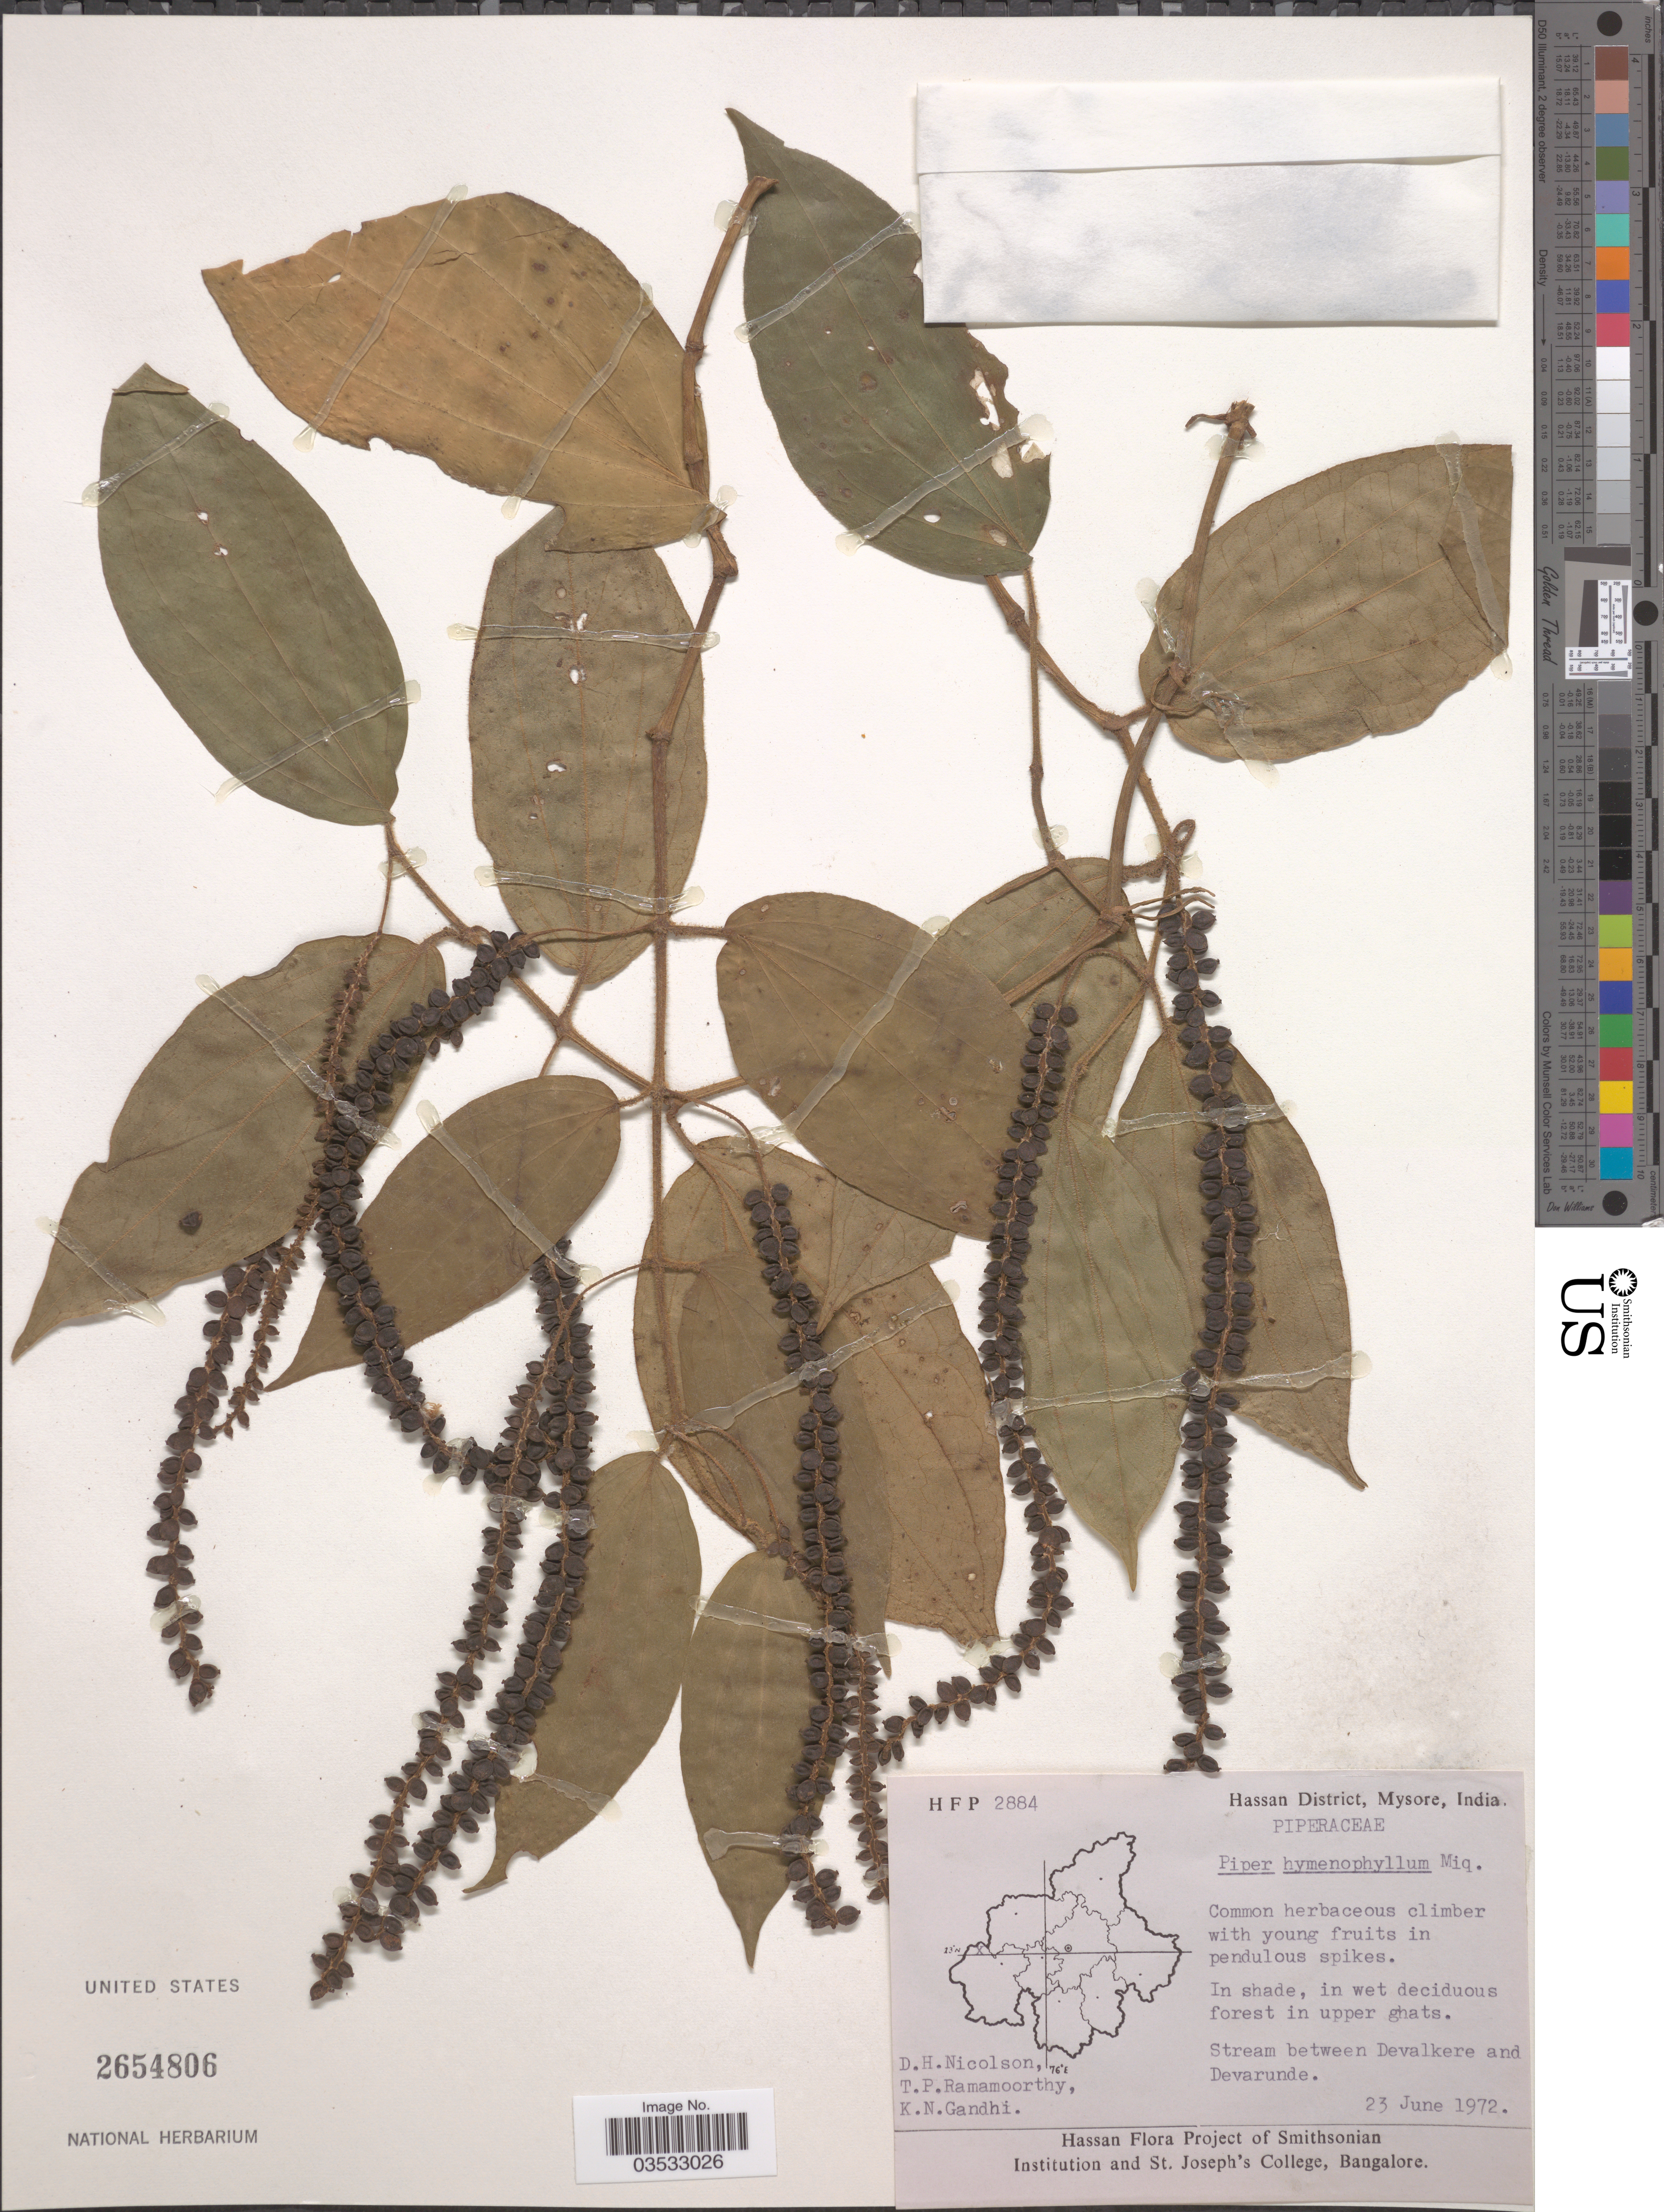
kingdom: Plantae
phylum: Tracheophyta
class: Magnoliopsida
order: Piperales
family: Piperaceae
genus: Piper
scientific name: Piper hymenophyllum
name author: (Miq.) Wight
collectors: D. H. Nicolson, T. P. Ramamoorthy & K. N. Gandhi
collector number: HFP2884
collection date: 1972-06-23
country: India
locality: Hassan District, Mysore. Stream between Devalkere and Devarunde.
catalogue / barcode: US 2654806